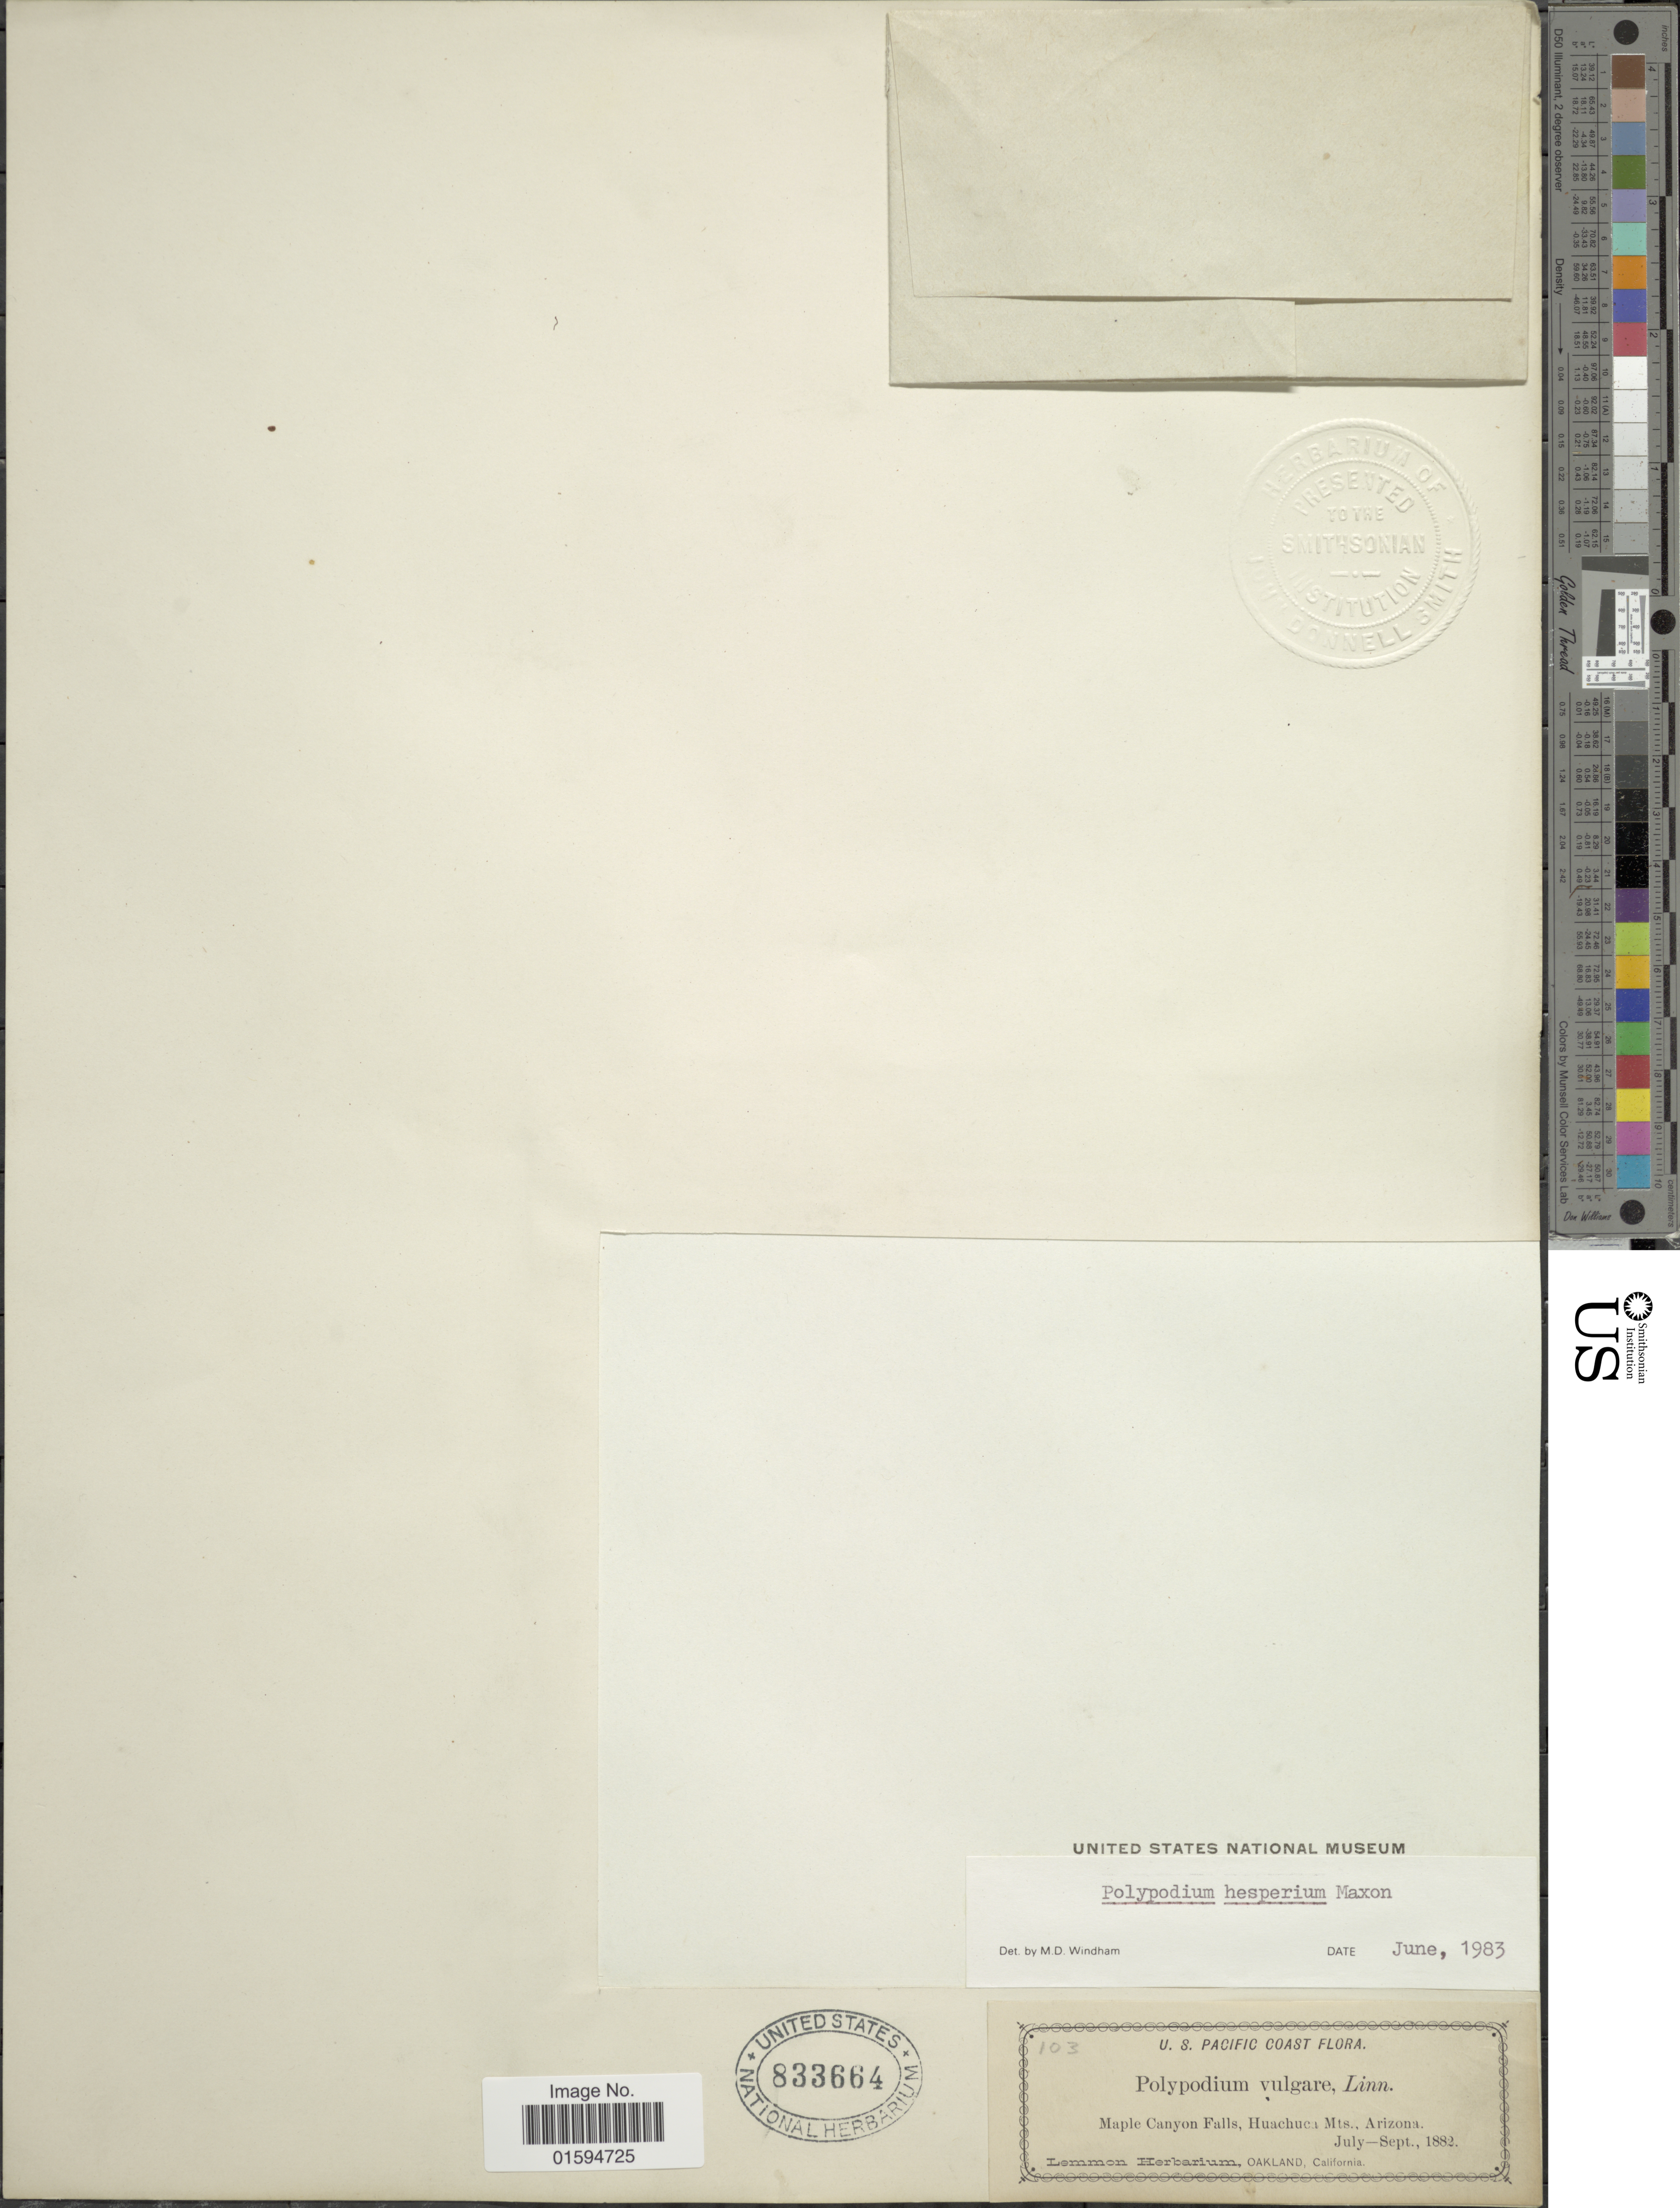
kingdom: Plantae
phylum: Tracheophyta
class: Polypodiopsida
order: Polypodiales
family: Polypodiaceae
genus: Polypodium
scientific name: Polypodium hesperium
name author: Maxon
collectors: ex herb. Lemmon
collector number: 103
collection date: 1882-07/1882-09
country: United States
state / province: Arizona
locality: U.S. Pacific Coast, Maple Canyon Falls, Huachuca Mts.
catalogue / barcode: US 833664